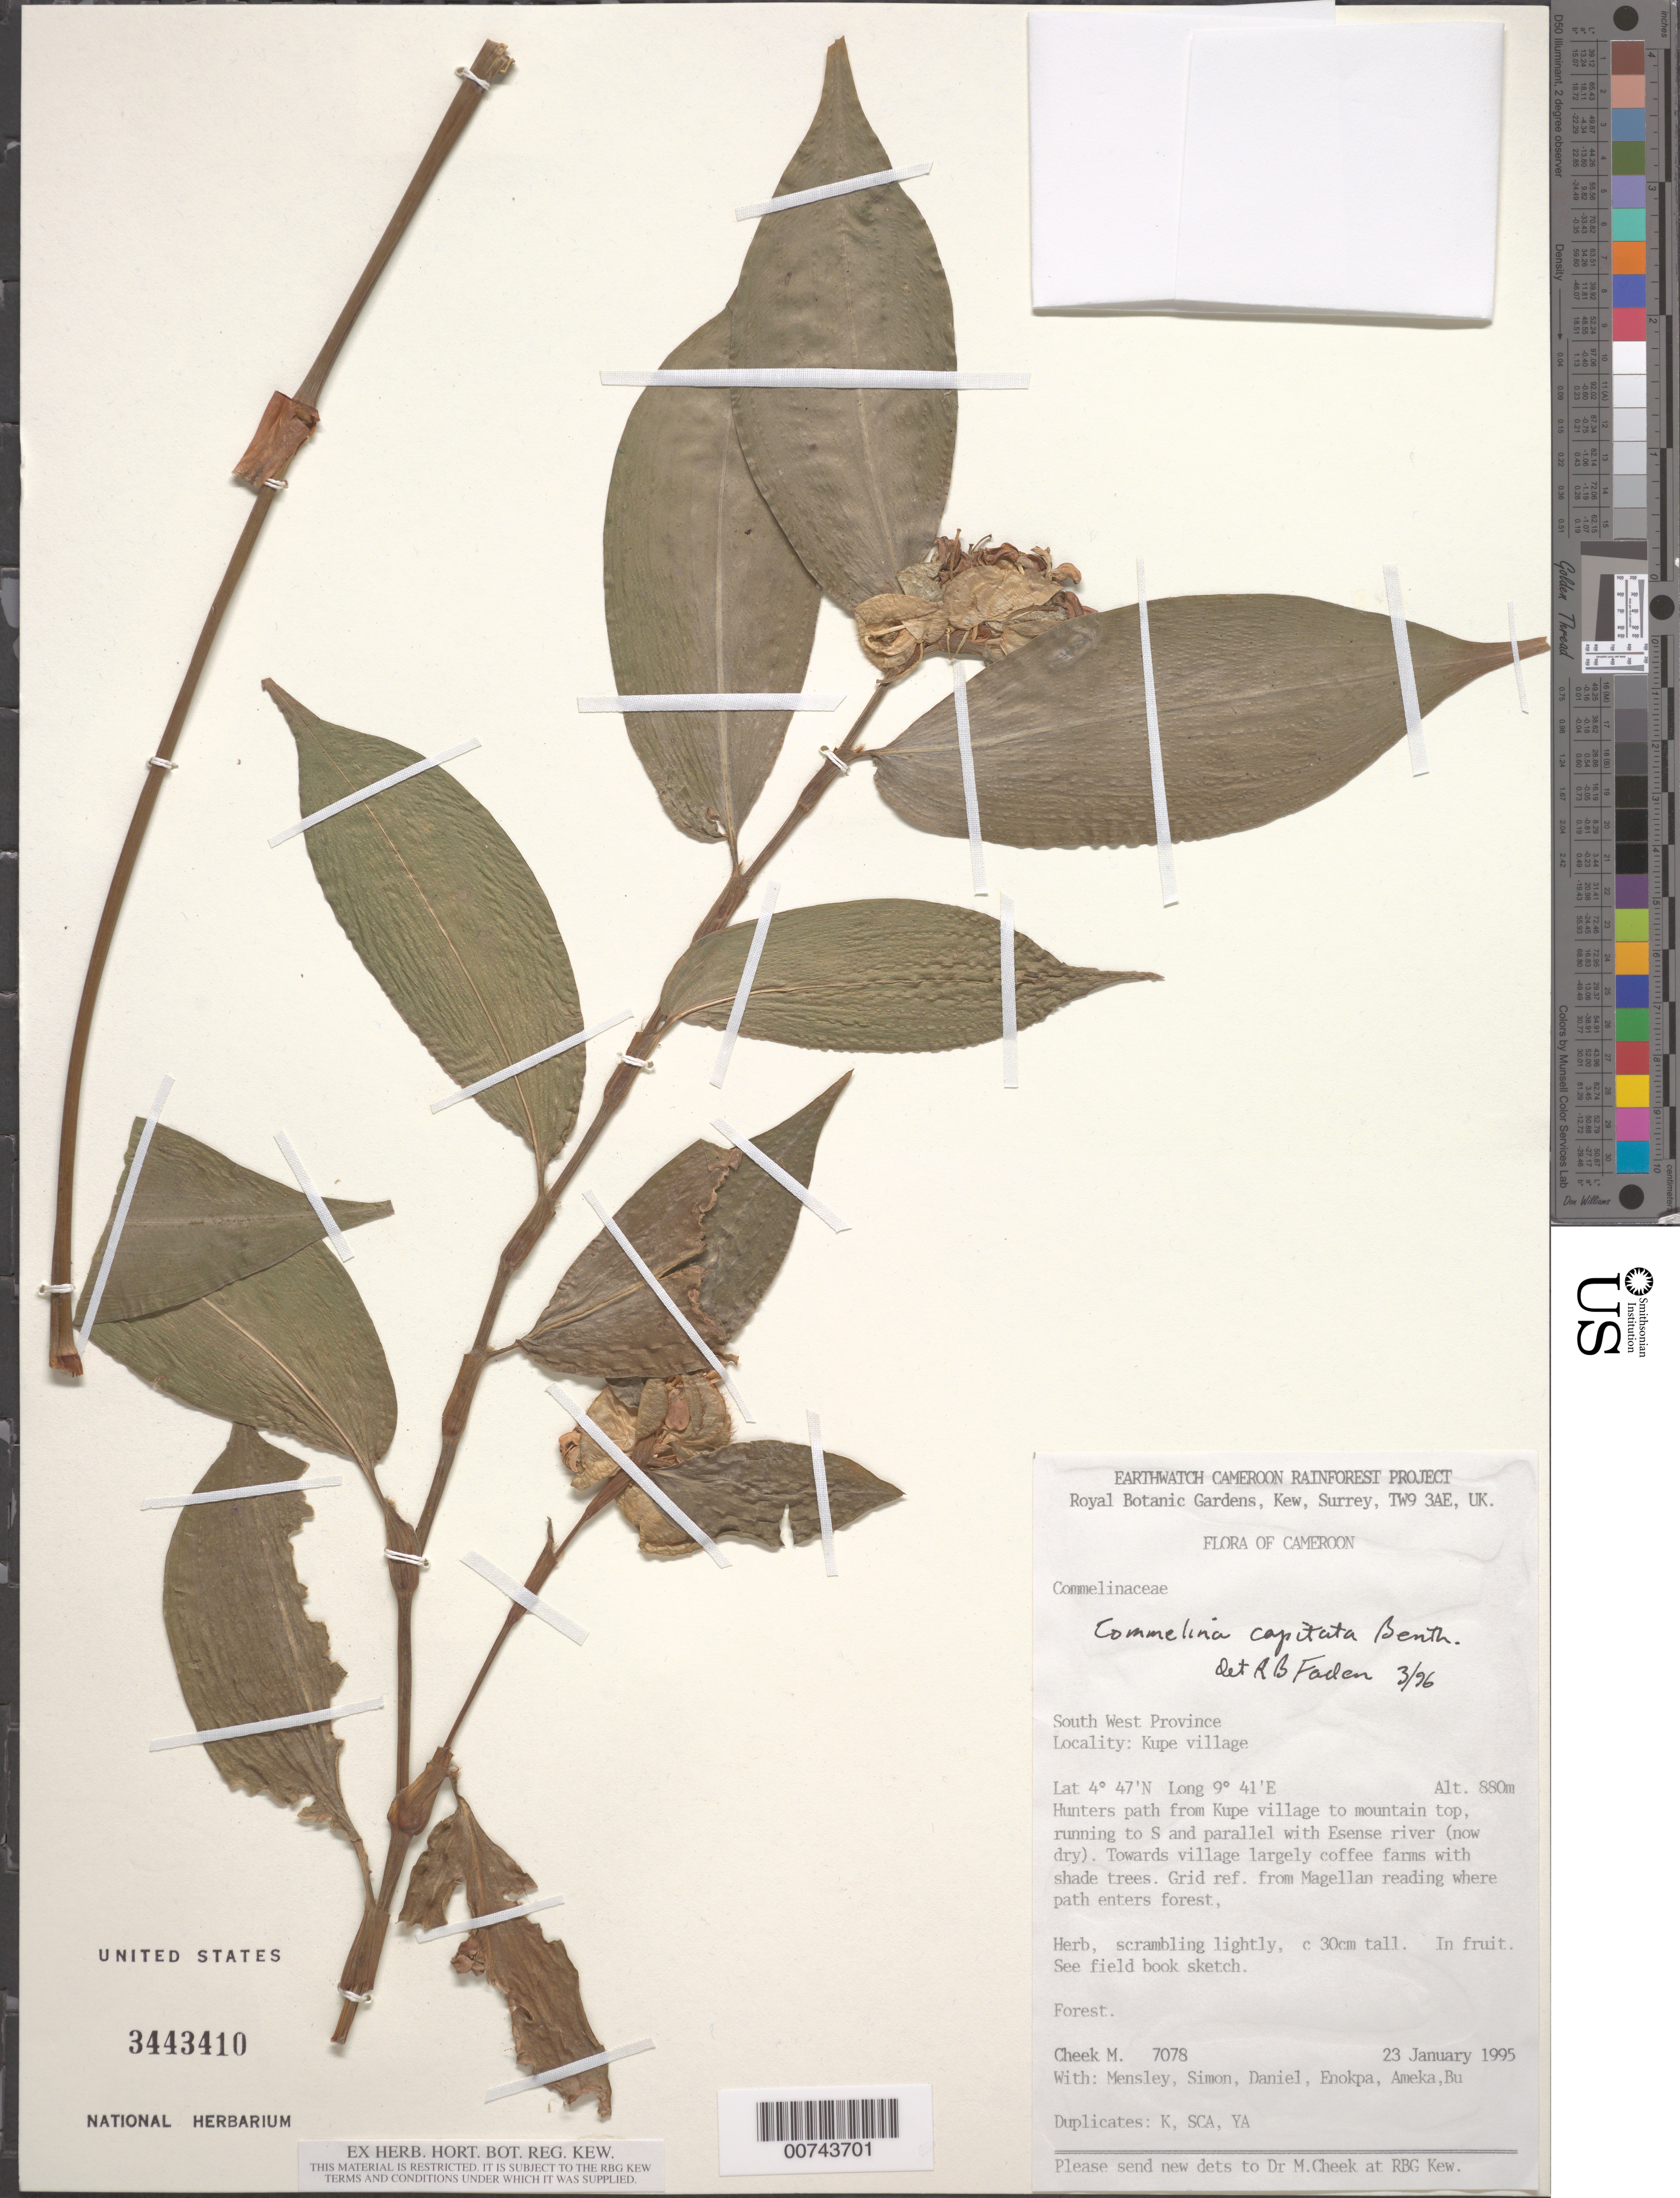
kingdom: Plantae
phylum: Tracheophyta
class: Liliopsida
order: Commelinales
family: Commelinaceae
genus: Commelina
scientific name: Commelina capitata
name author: Benth.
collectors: M. Cheek, -- Simon, -. Daniel, -. Mensley, -. Enokpa, -. Ameka & -. Bu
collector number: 7078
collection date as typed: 23 Jan 1995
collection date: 1995-01-23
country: Cameroon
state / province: Sud-Ouest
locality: Kupe Village, Hunters path from Kupe village to mountain top.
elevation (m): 880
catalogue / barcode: US 3443410